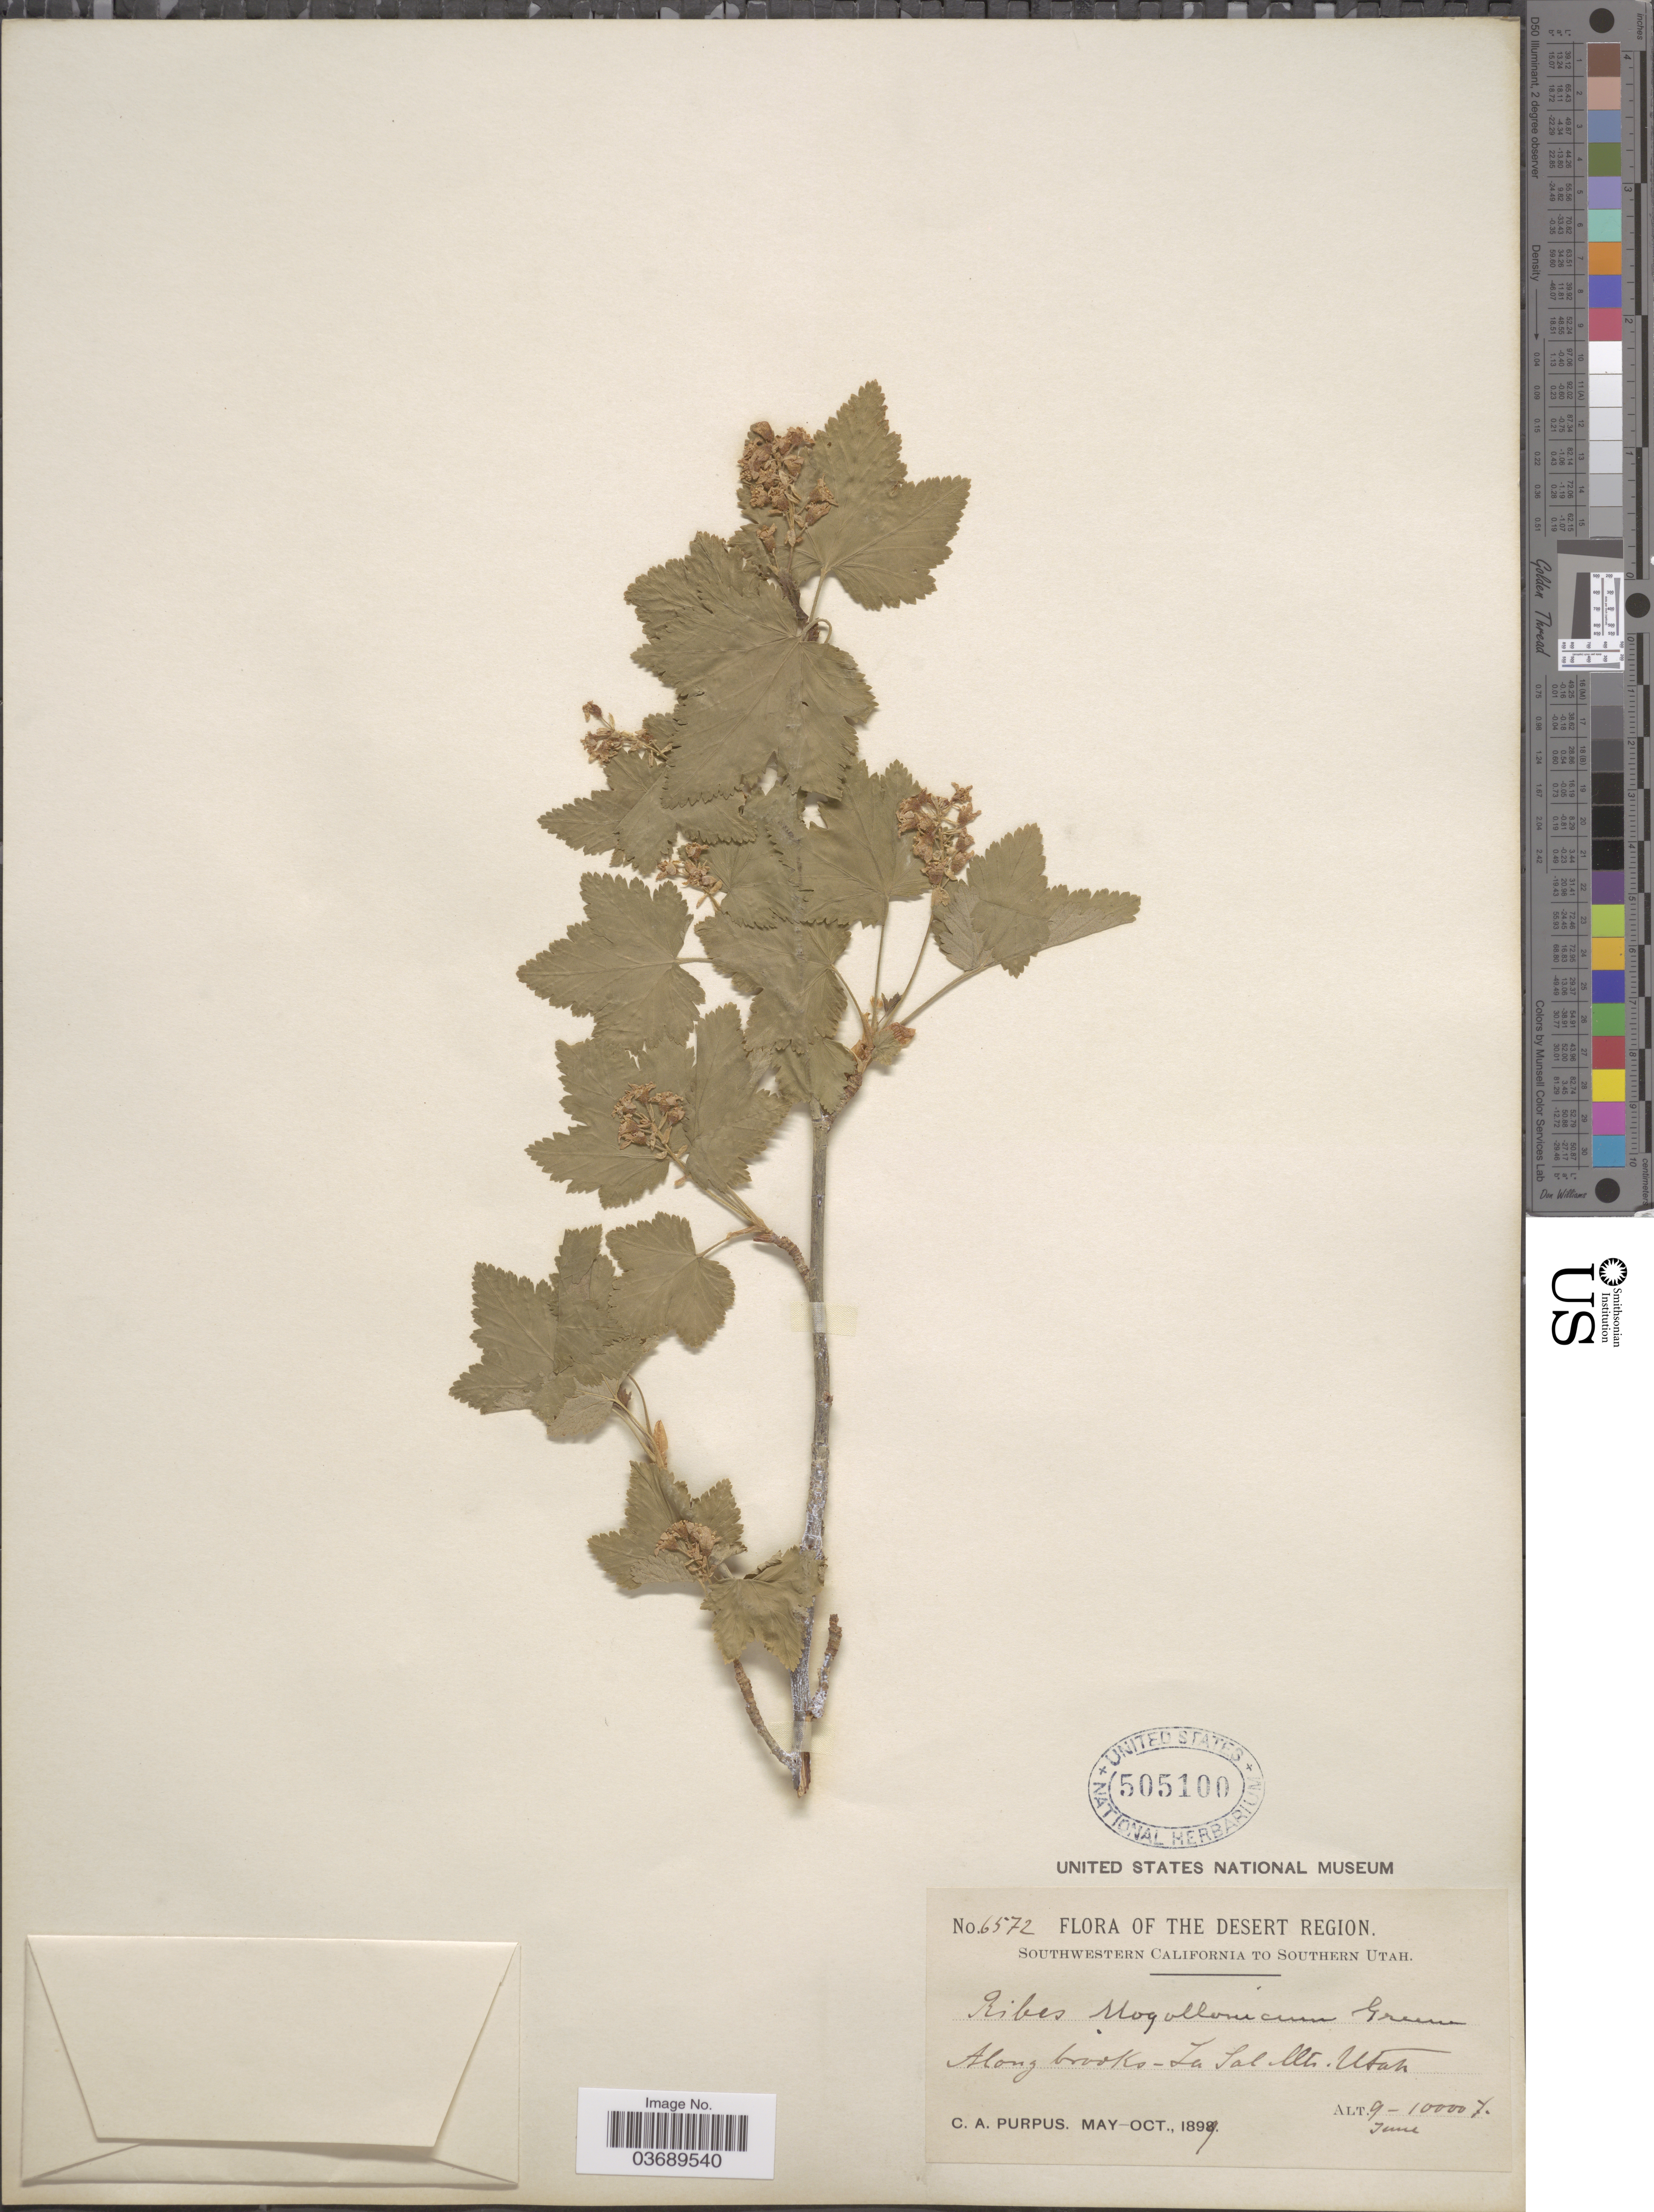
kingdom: Plantae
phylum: Tracheophyta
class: Magnoliopsida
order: Saxifragales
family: Grossulariaceae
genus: Ribes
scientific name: Ribes wolfii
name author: Rothr.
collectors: C. A. Purpus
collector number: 6572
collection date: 1899-06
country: United States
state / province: Utah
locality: The Desert Region. Southern Utah. Along brooks- La Sal Mts.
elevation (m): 2743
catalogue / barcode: US 505100